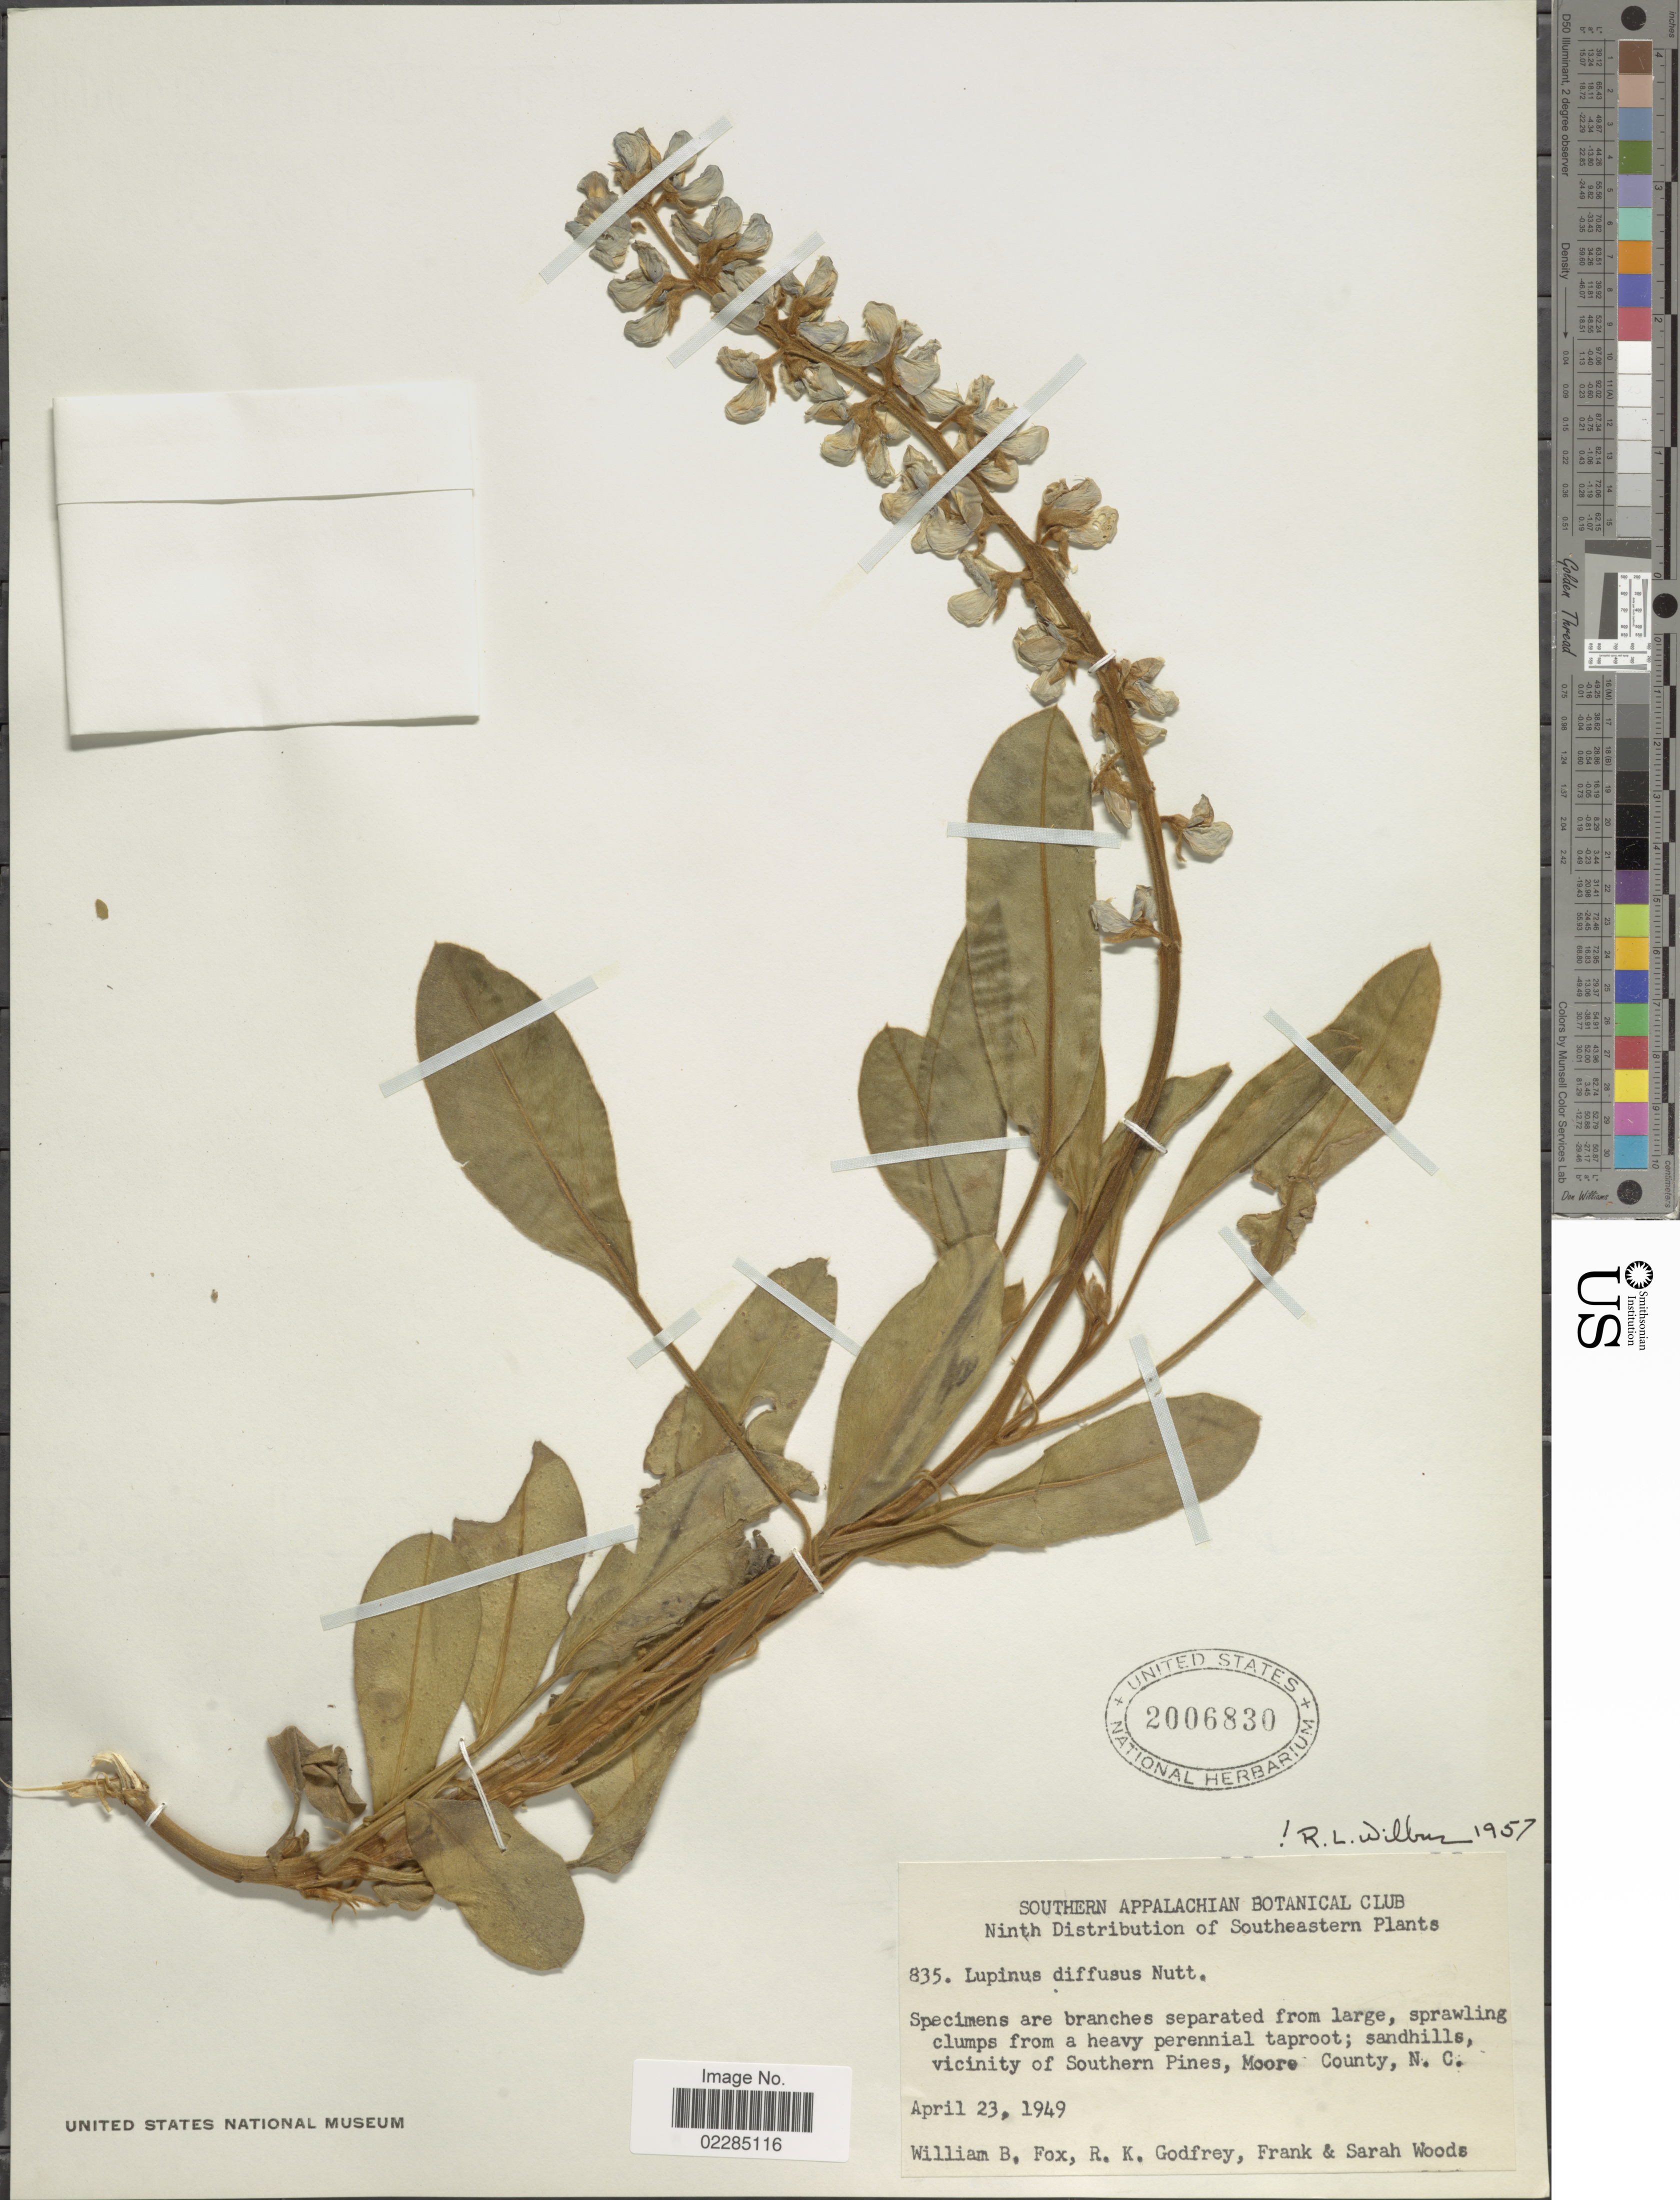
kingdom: Plantae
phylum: Tracheophyta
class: Magnoliopsida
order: Fabales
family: Fabaceae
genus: Lupinus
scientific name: Lupinus diffusus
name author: Nutt.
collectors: W. B. Fox, R. K. Godfrey, F. Woods & S. Woods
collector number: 835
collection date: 1949-04-23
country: United States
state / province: North Carolina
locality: Vicinity of Southern Pines, Moore County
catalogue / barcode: US 2006830